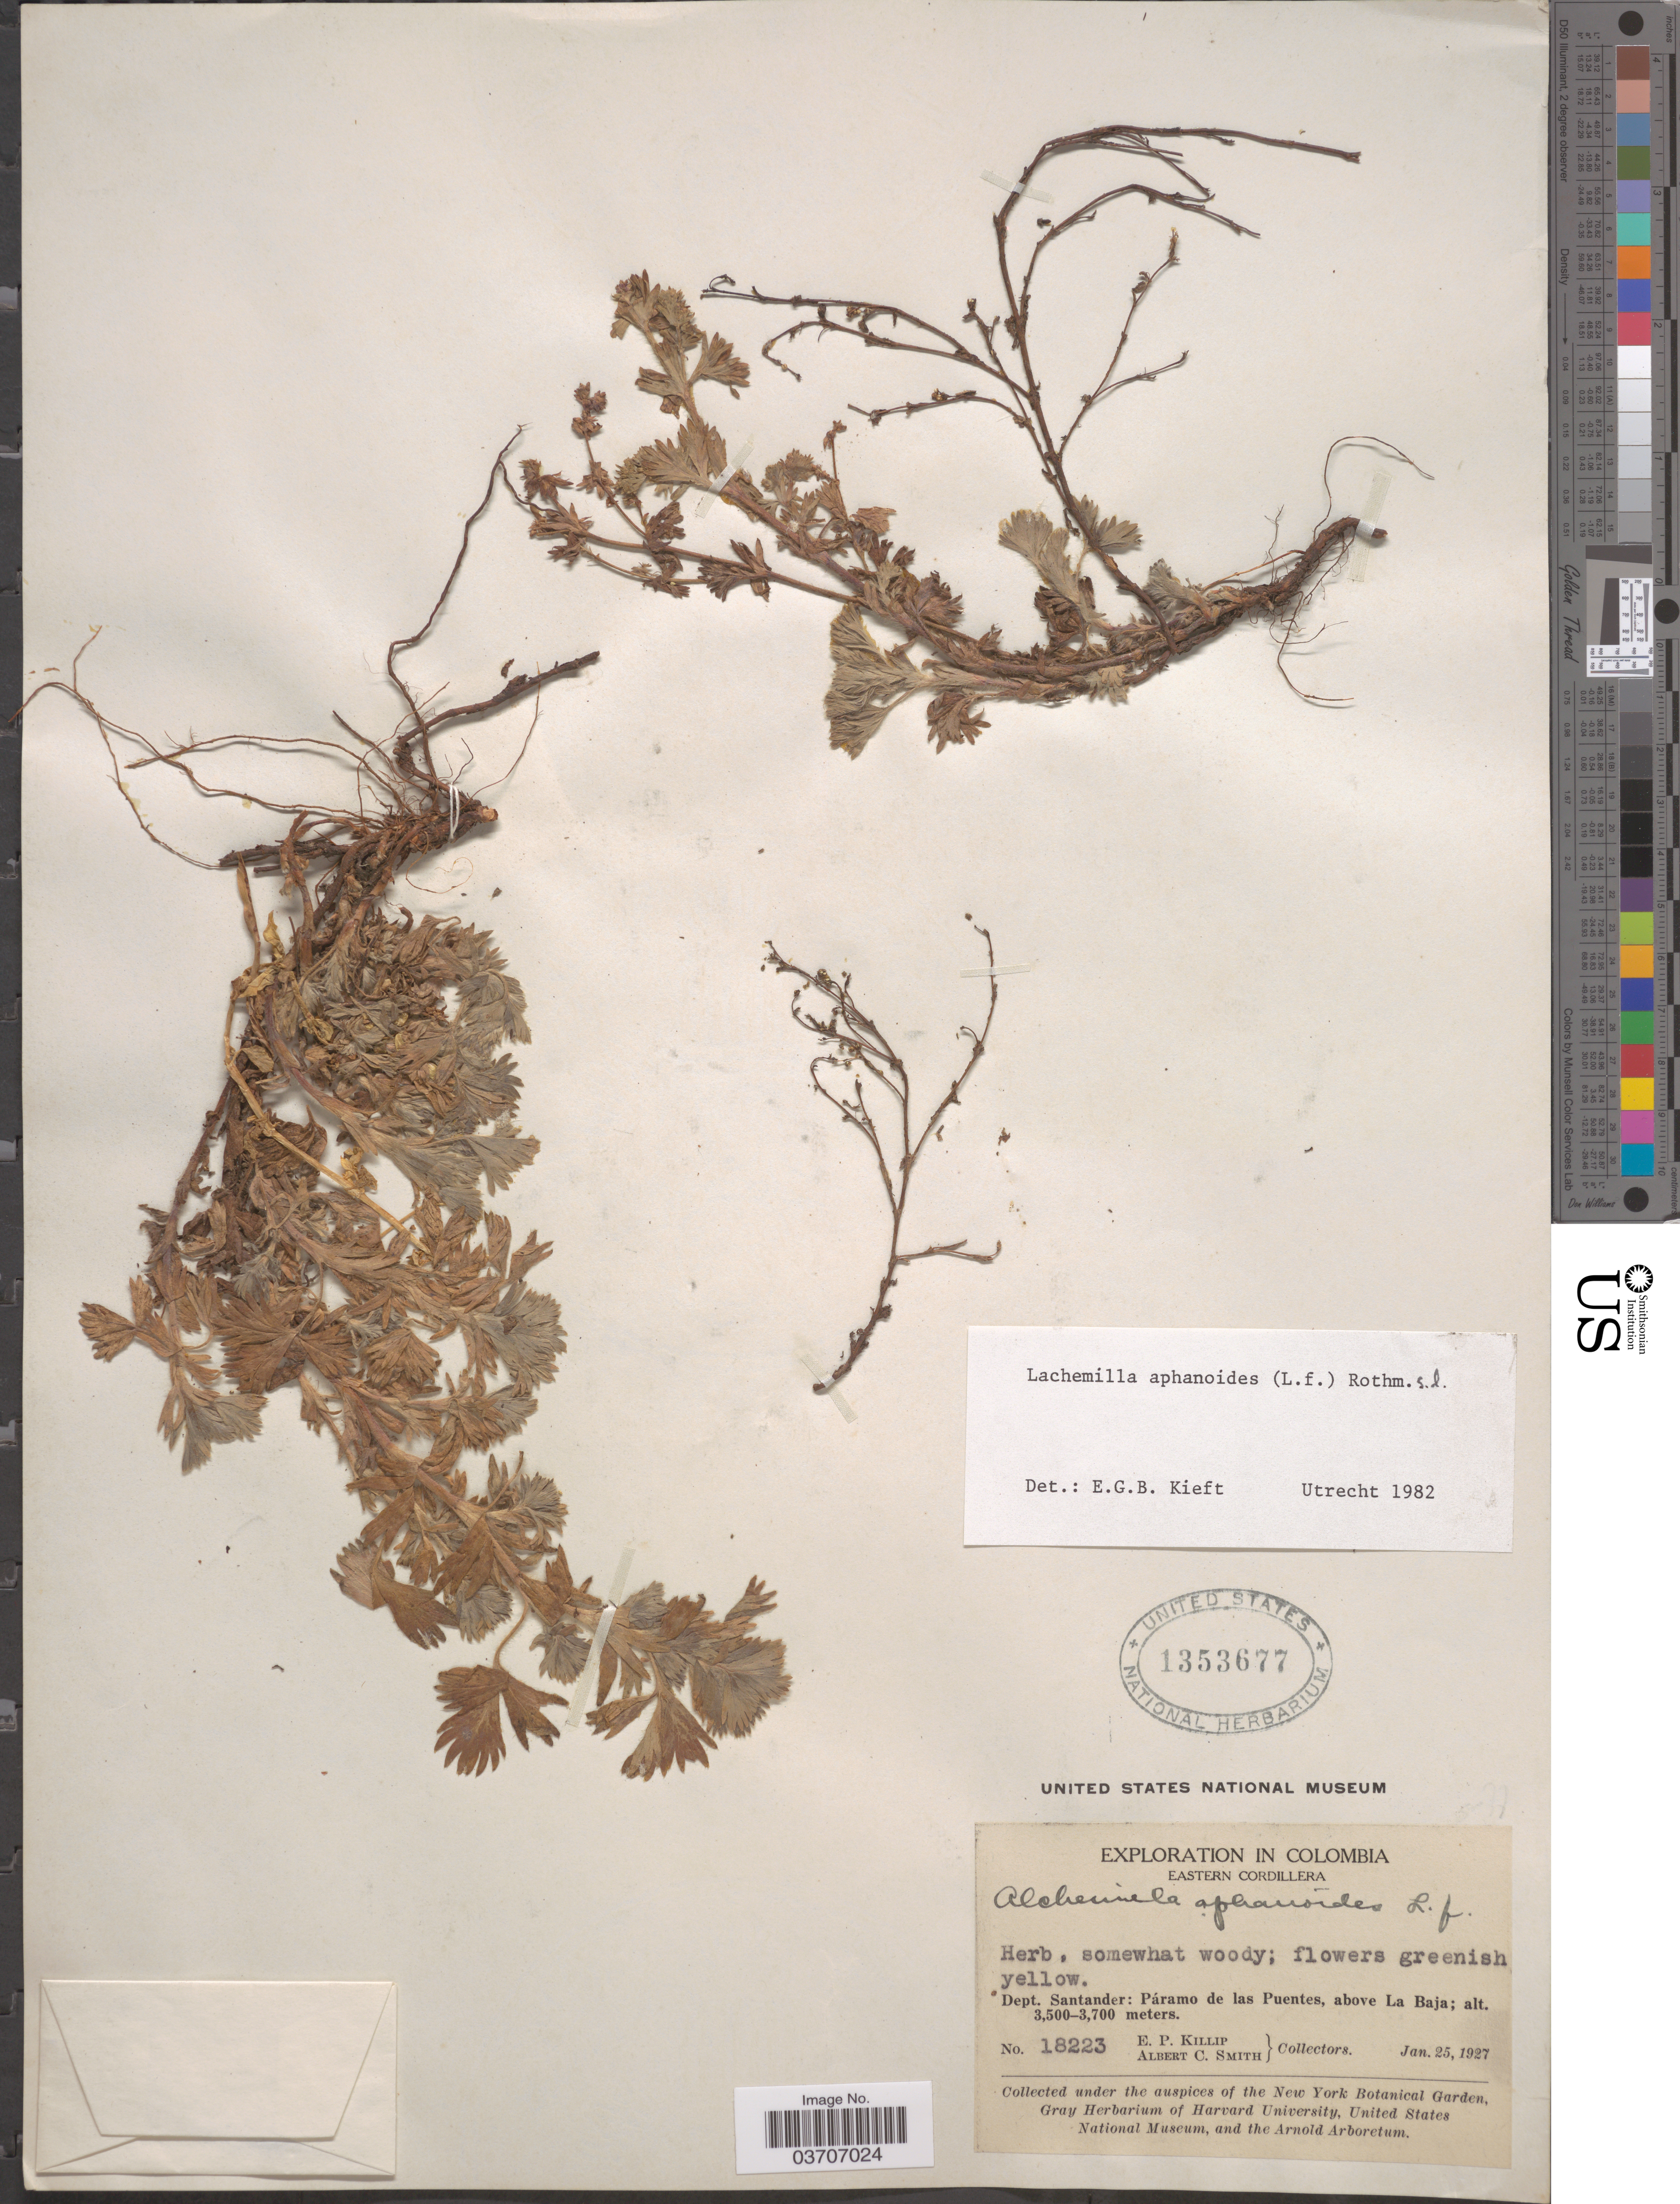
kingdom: Plantae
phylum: Tracheophyta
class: Magnoliopsida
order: Rosales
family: Rosaceae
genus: Lachemilla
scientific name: Lachemilla aphanoides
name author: (Mutis ex L. f.) Rothm.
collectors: E. P. Killip & A. C. Smith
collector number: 18223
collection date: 1927-01-25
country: Colombia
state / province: Santander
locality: Eastern Cordillera. Dept. Santander: Páramo de las Puentes, above La Baja.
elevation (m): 3500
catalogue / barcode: US 1353677